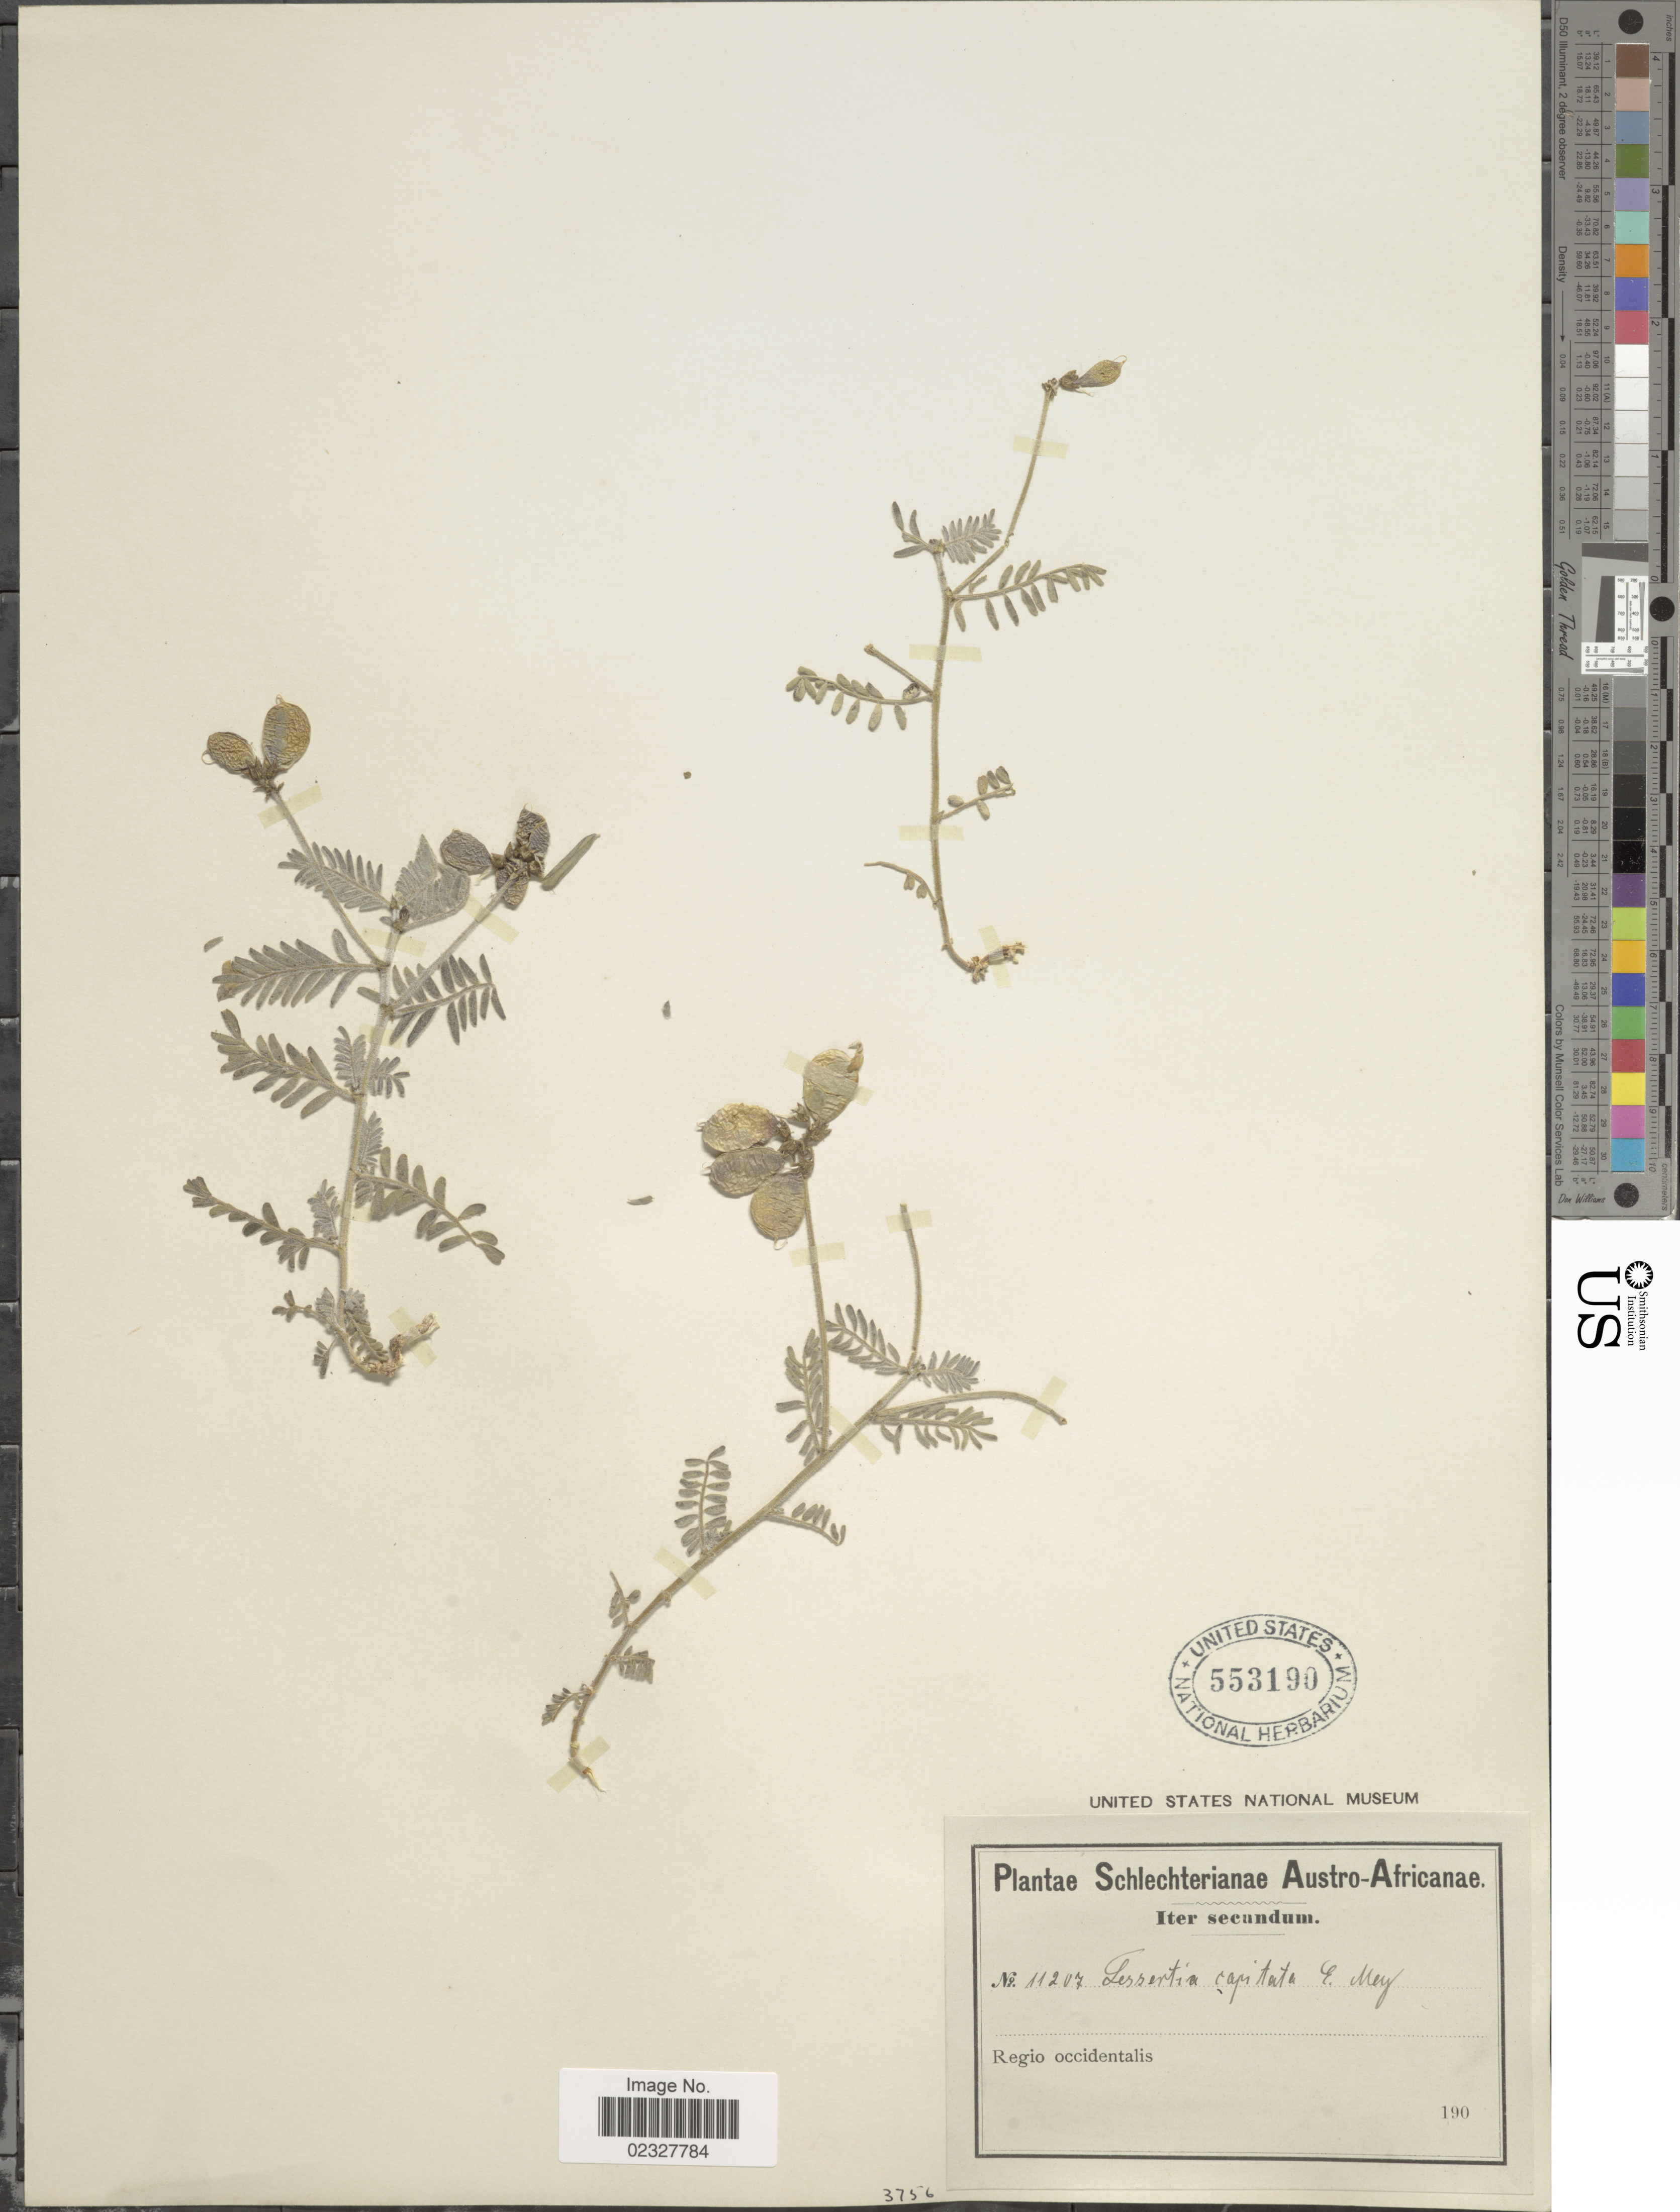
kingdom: Plantae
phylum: Tracheophyta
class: Magnoliopsida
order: Fabales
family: Fabaceae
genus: Lessertia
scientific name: Lessertia capitata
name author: E. Mey.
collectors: Schlechter, --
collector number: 11207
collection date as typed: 190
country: South Africa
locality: Austro-Africanae, regio occindentalis.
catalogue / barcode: US 553190